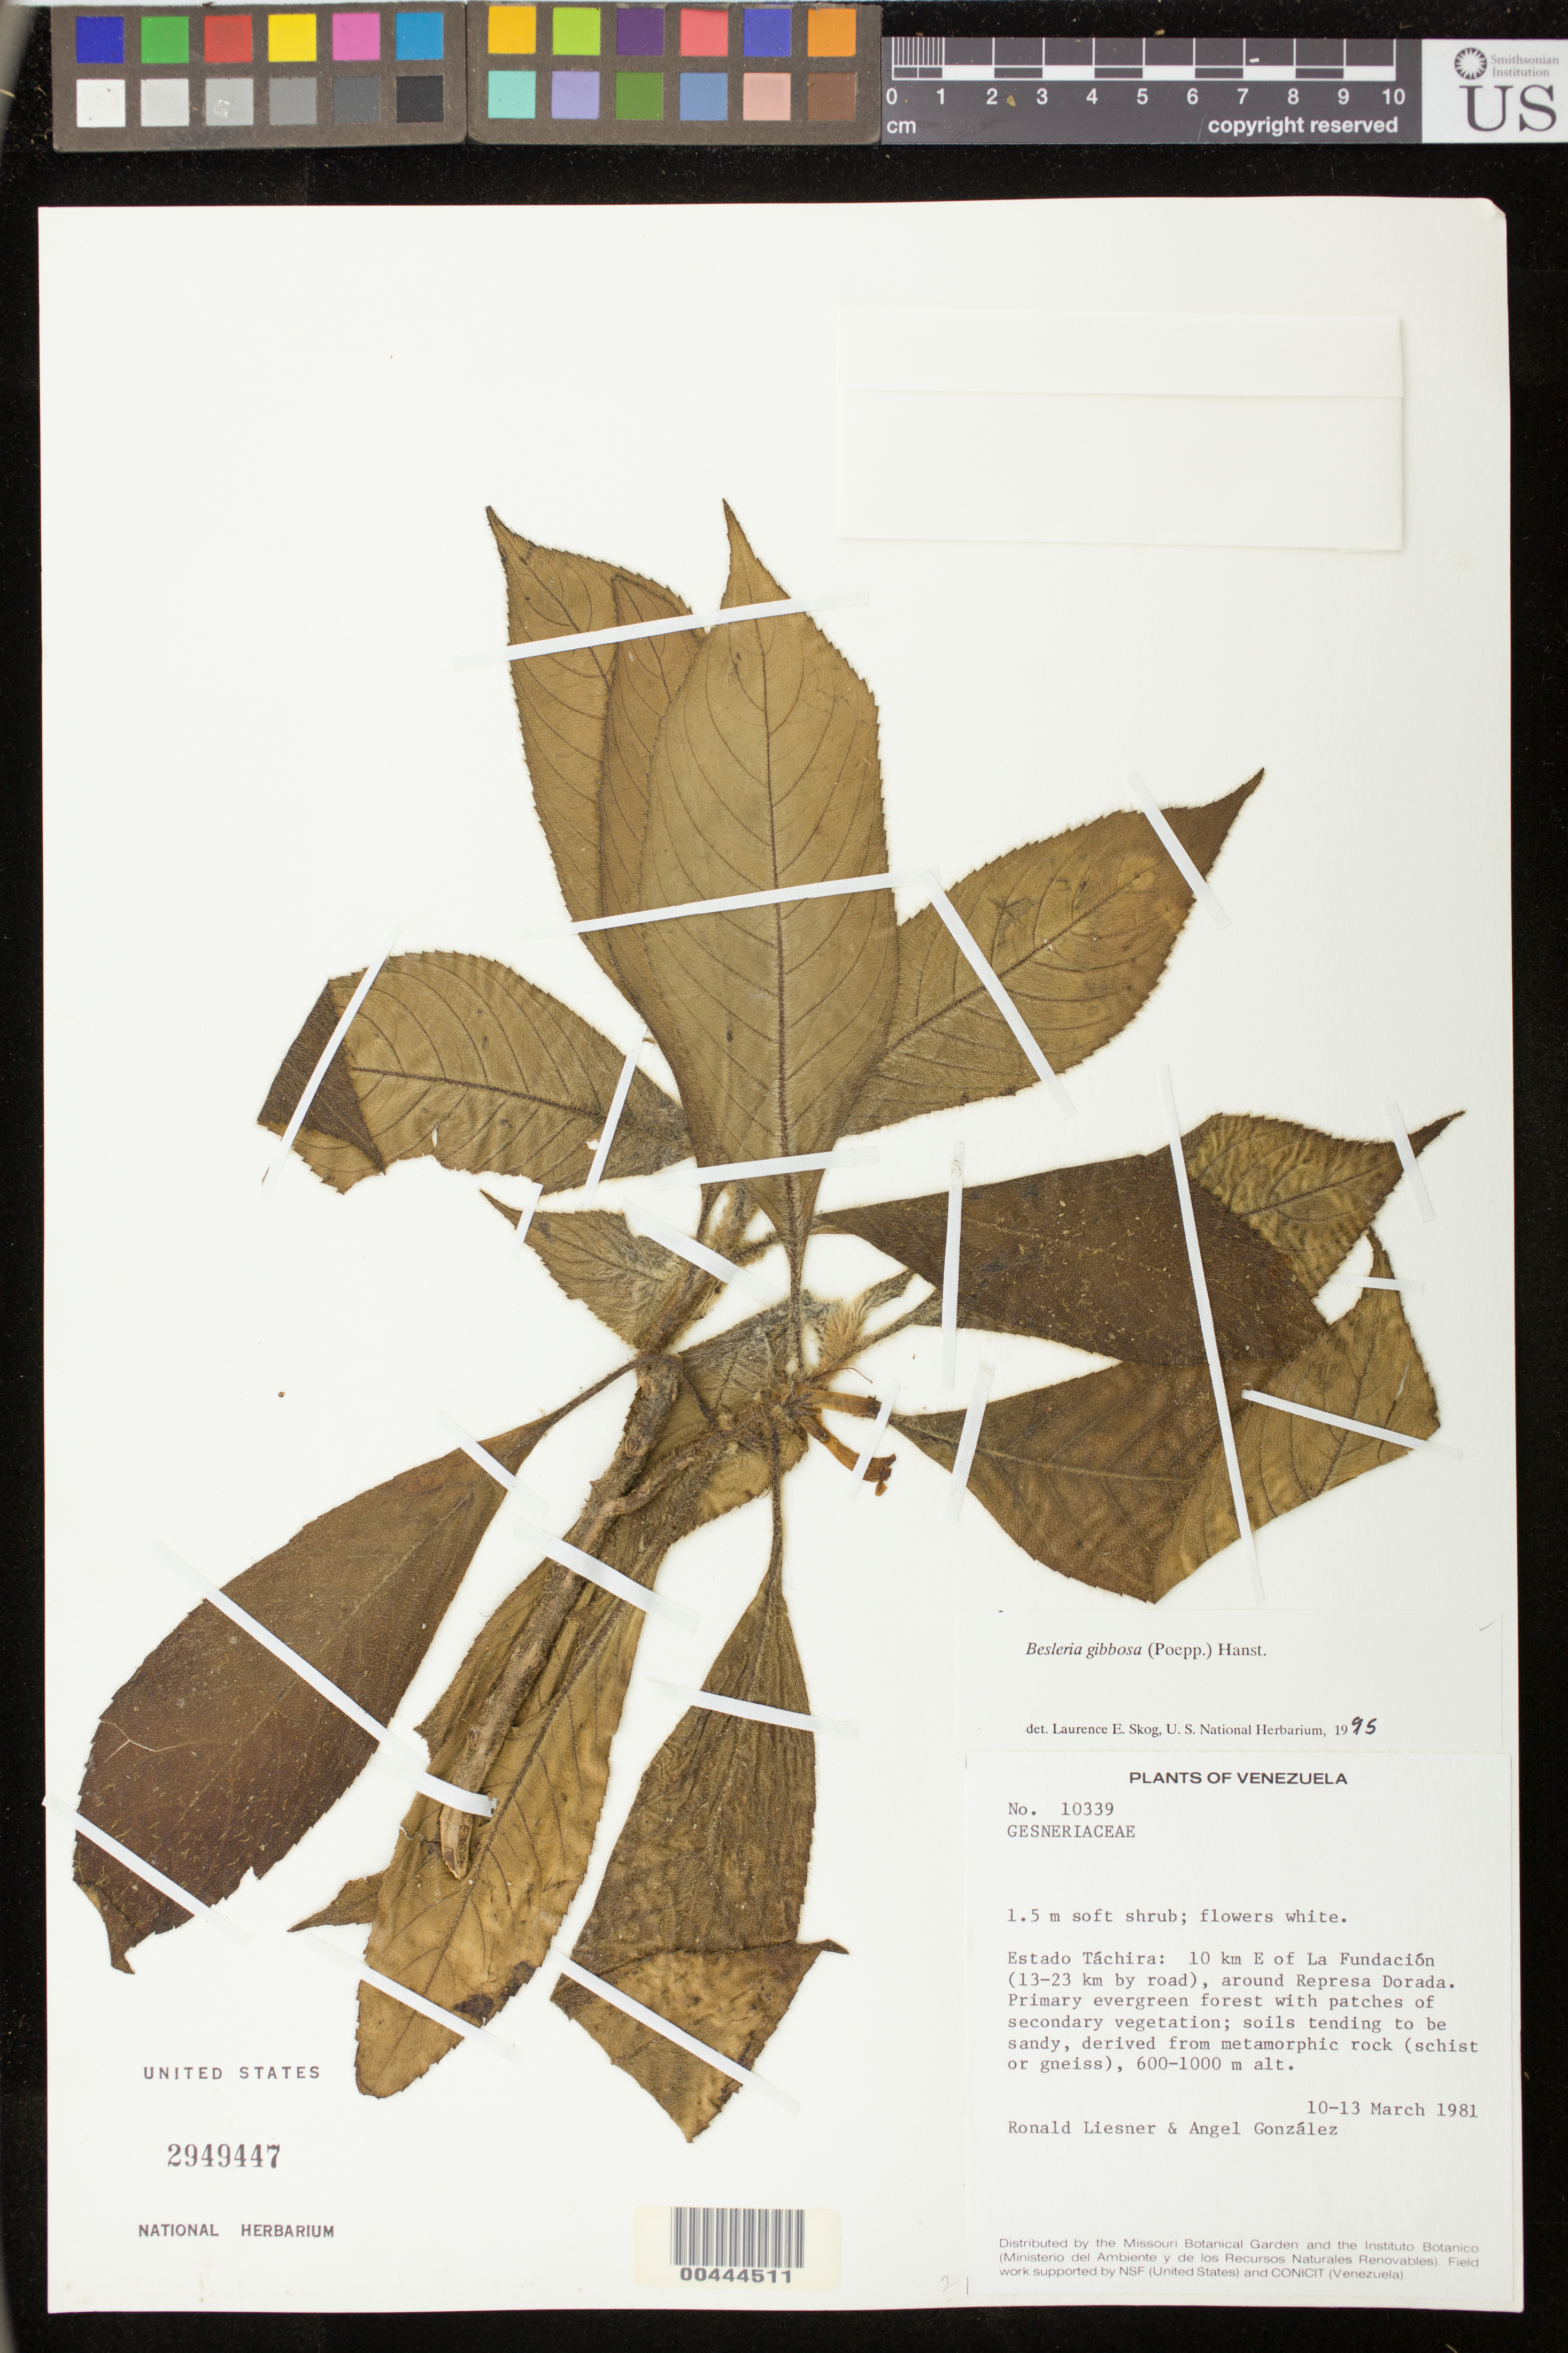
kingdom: Plantae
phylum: Tracheophyta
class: Magnoliopsida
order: Lamiales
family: Gesneriaceae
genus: Besleria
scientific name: Besleria gibbosa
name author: (Poepp.) Hanst.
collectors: R. L. Liesner & A. C. González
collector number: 10339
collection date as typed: Mar 1981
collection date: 1981-03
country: Venezuela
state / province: Táchira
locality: E of La Fundacion, around Represa Dorado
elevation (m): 600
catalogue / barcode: US 2949447